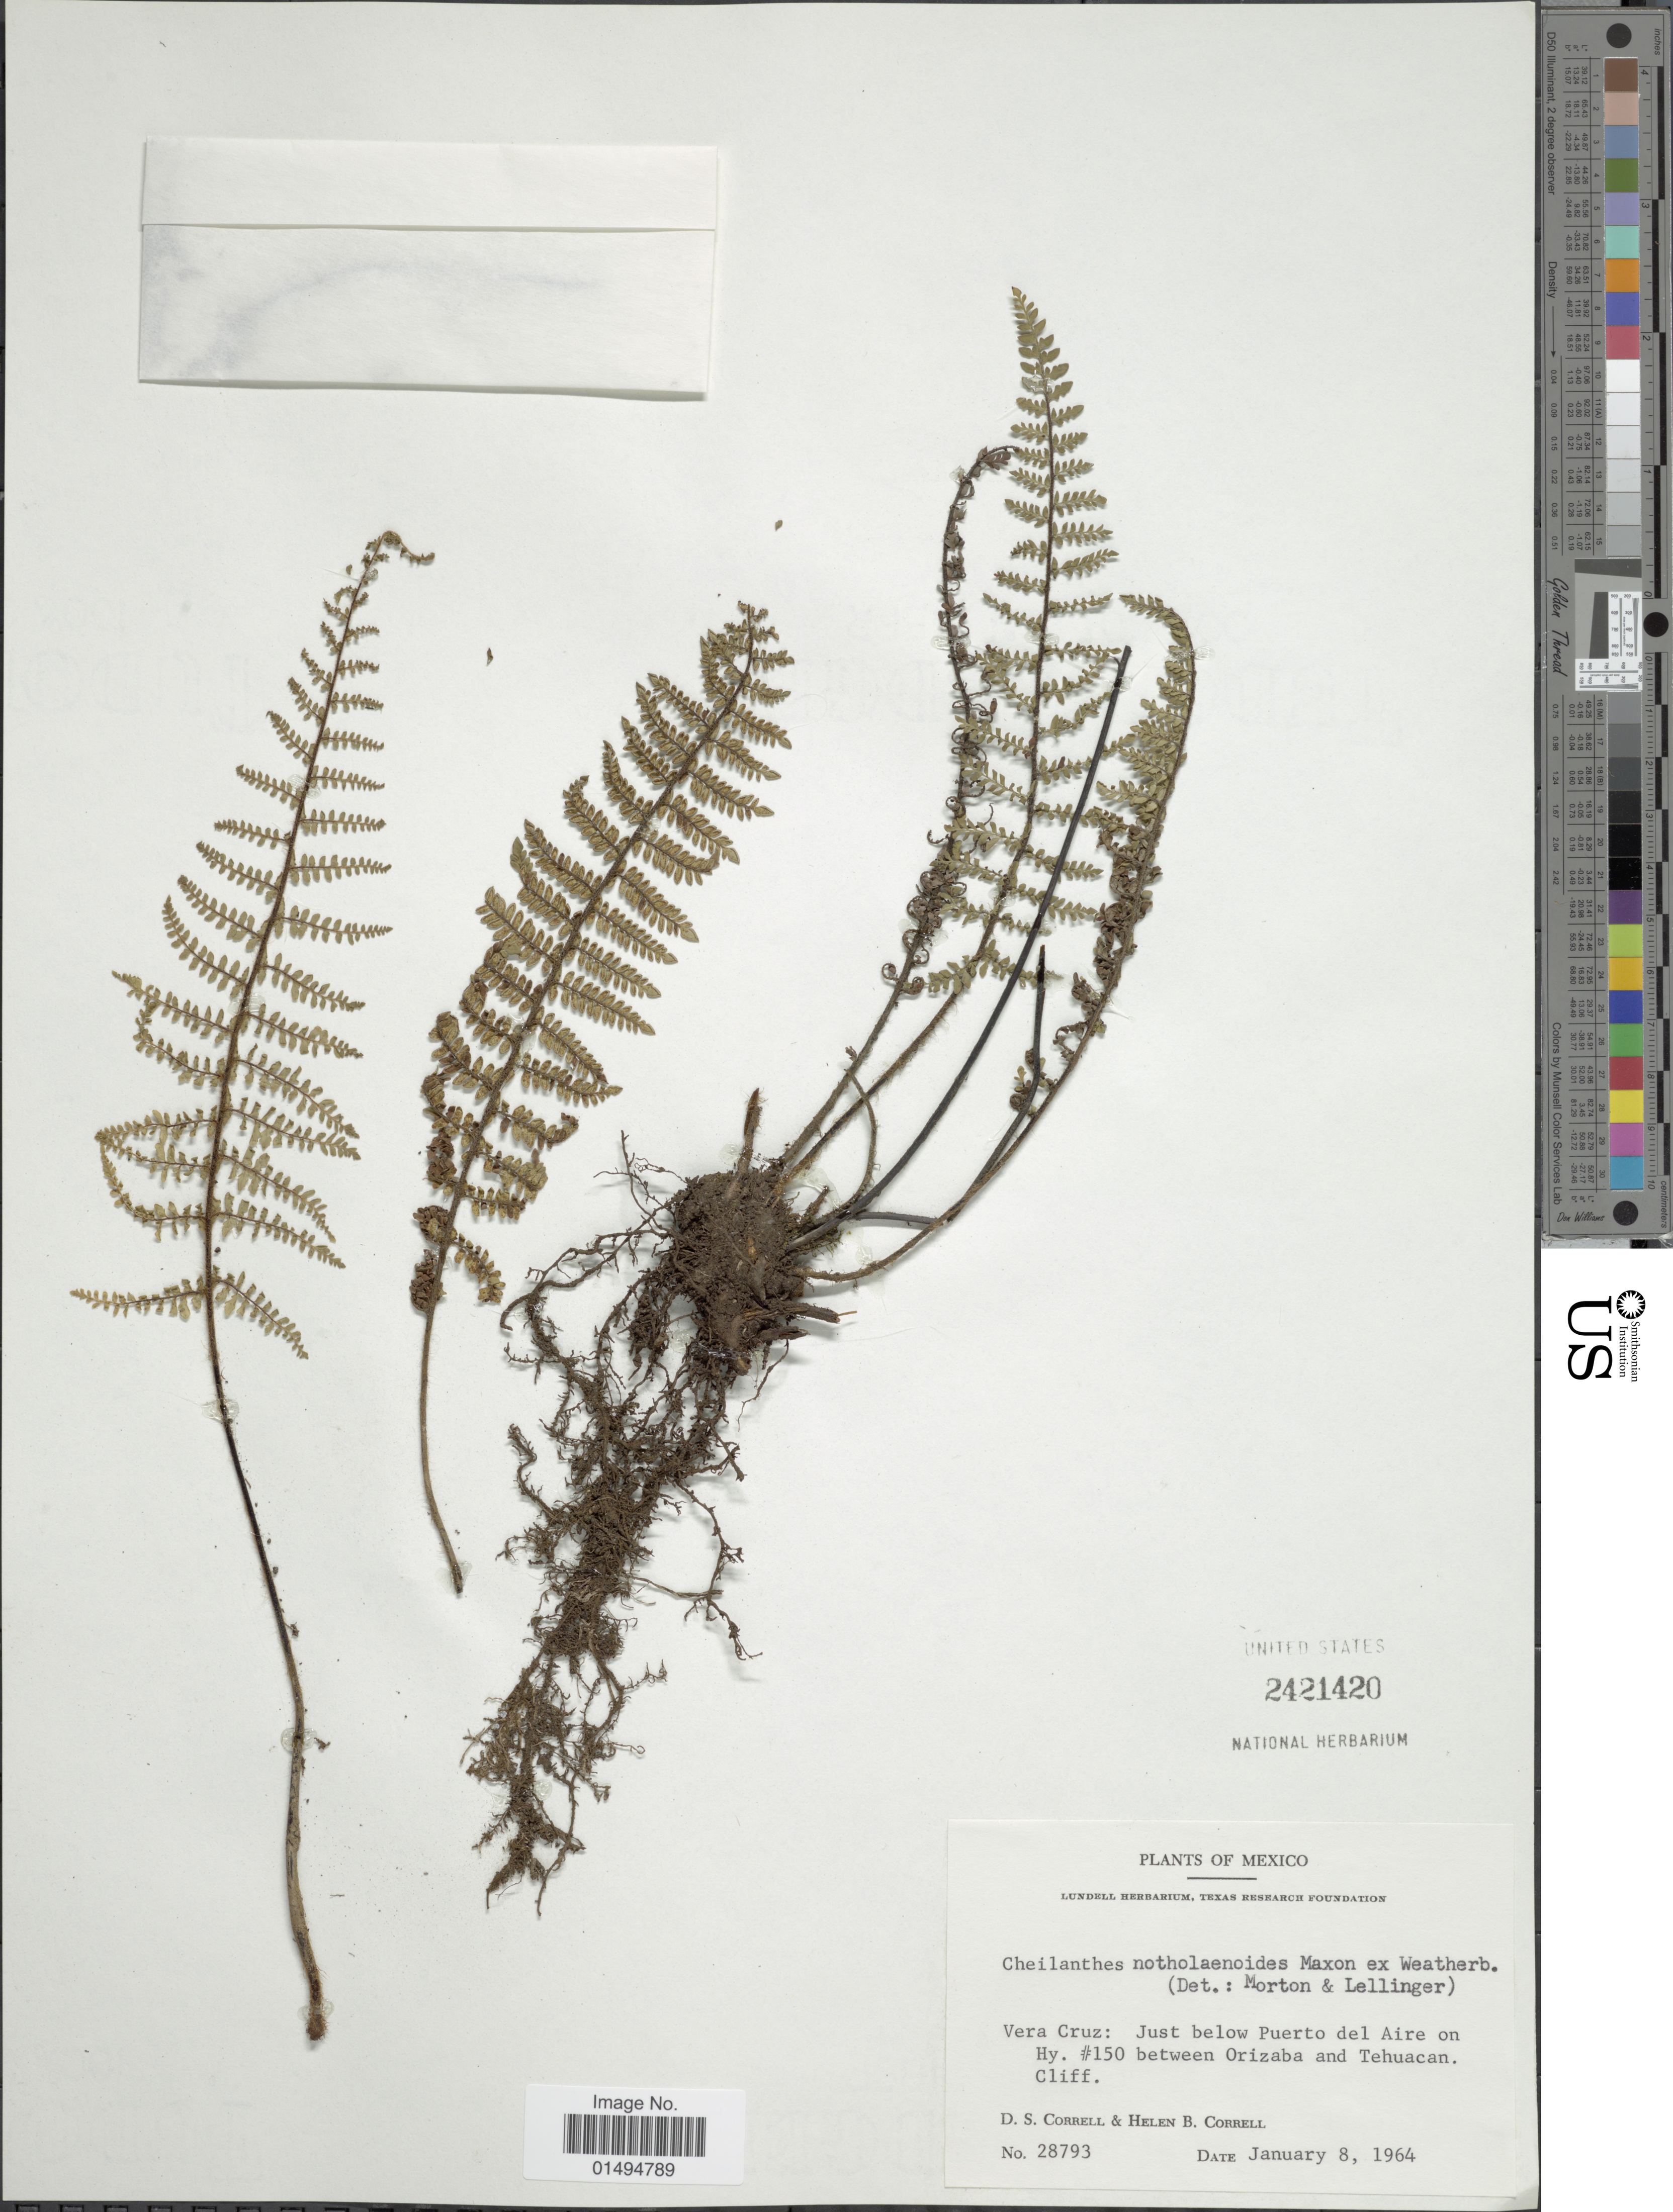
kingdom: Plantae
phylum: Tracheophyta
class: Polypodiopsida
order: Polypodiales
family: Pteridaceae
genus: Myriopteris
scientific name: Myriopteris notholaenoides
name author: (Desv.) Grusz & Windham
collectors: D. S. Correll & H. Correll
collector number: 28793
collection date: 1964-01-08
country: Mexico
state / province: Veracruz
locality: Just below Puerto del Aire on Hy. #150 between Orizaba and Tehuacan, cliff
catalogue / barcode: US 2421420